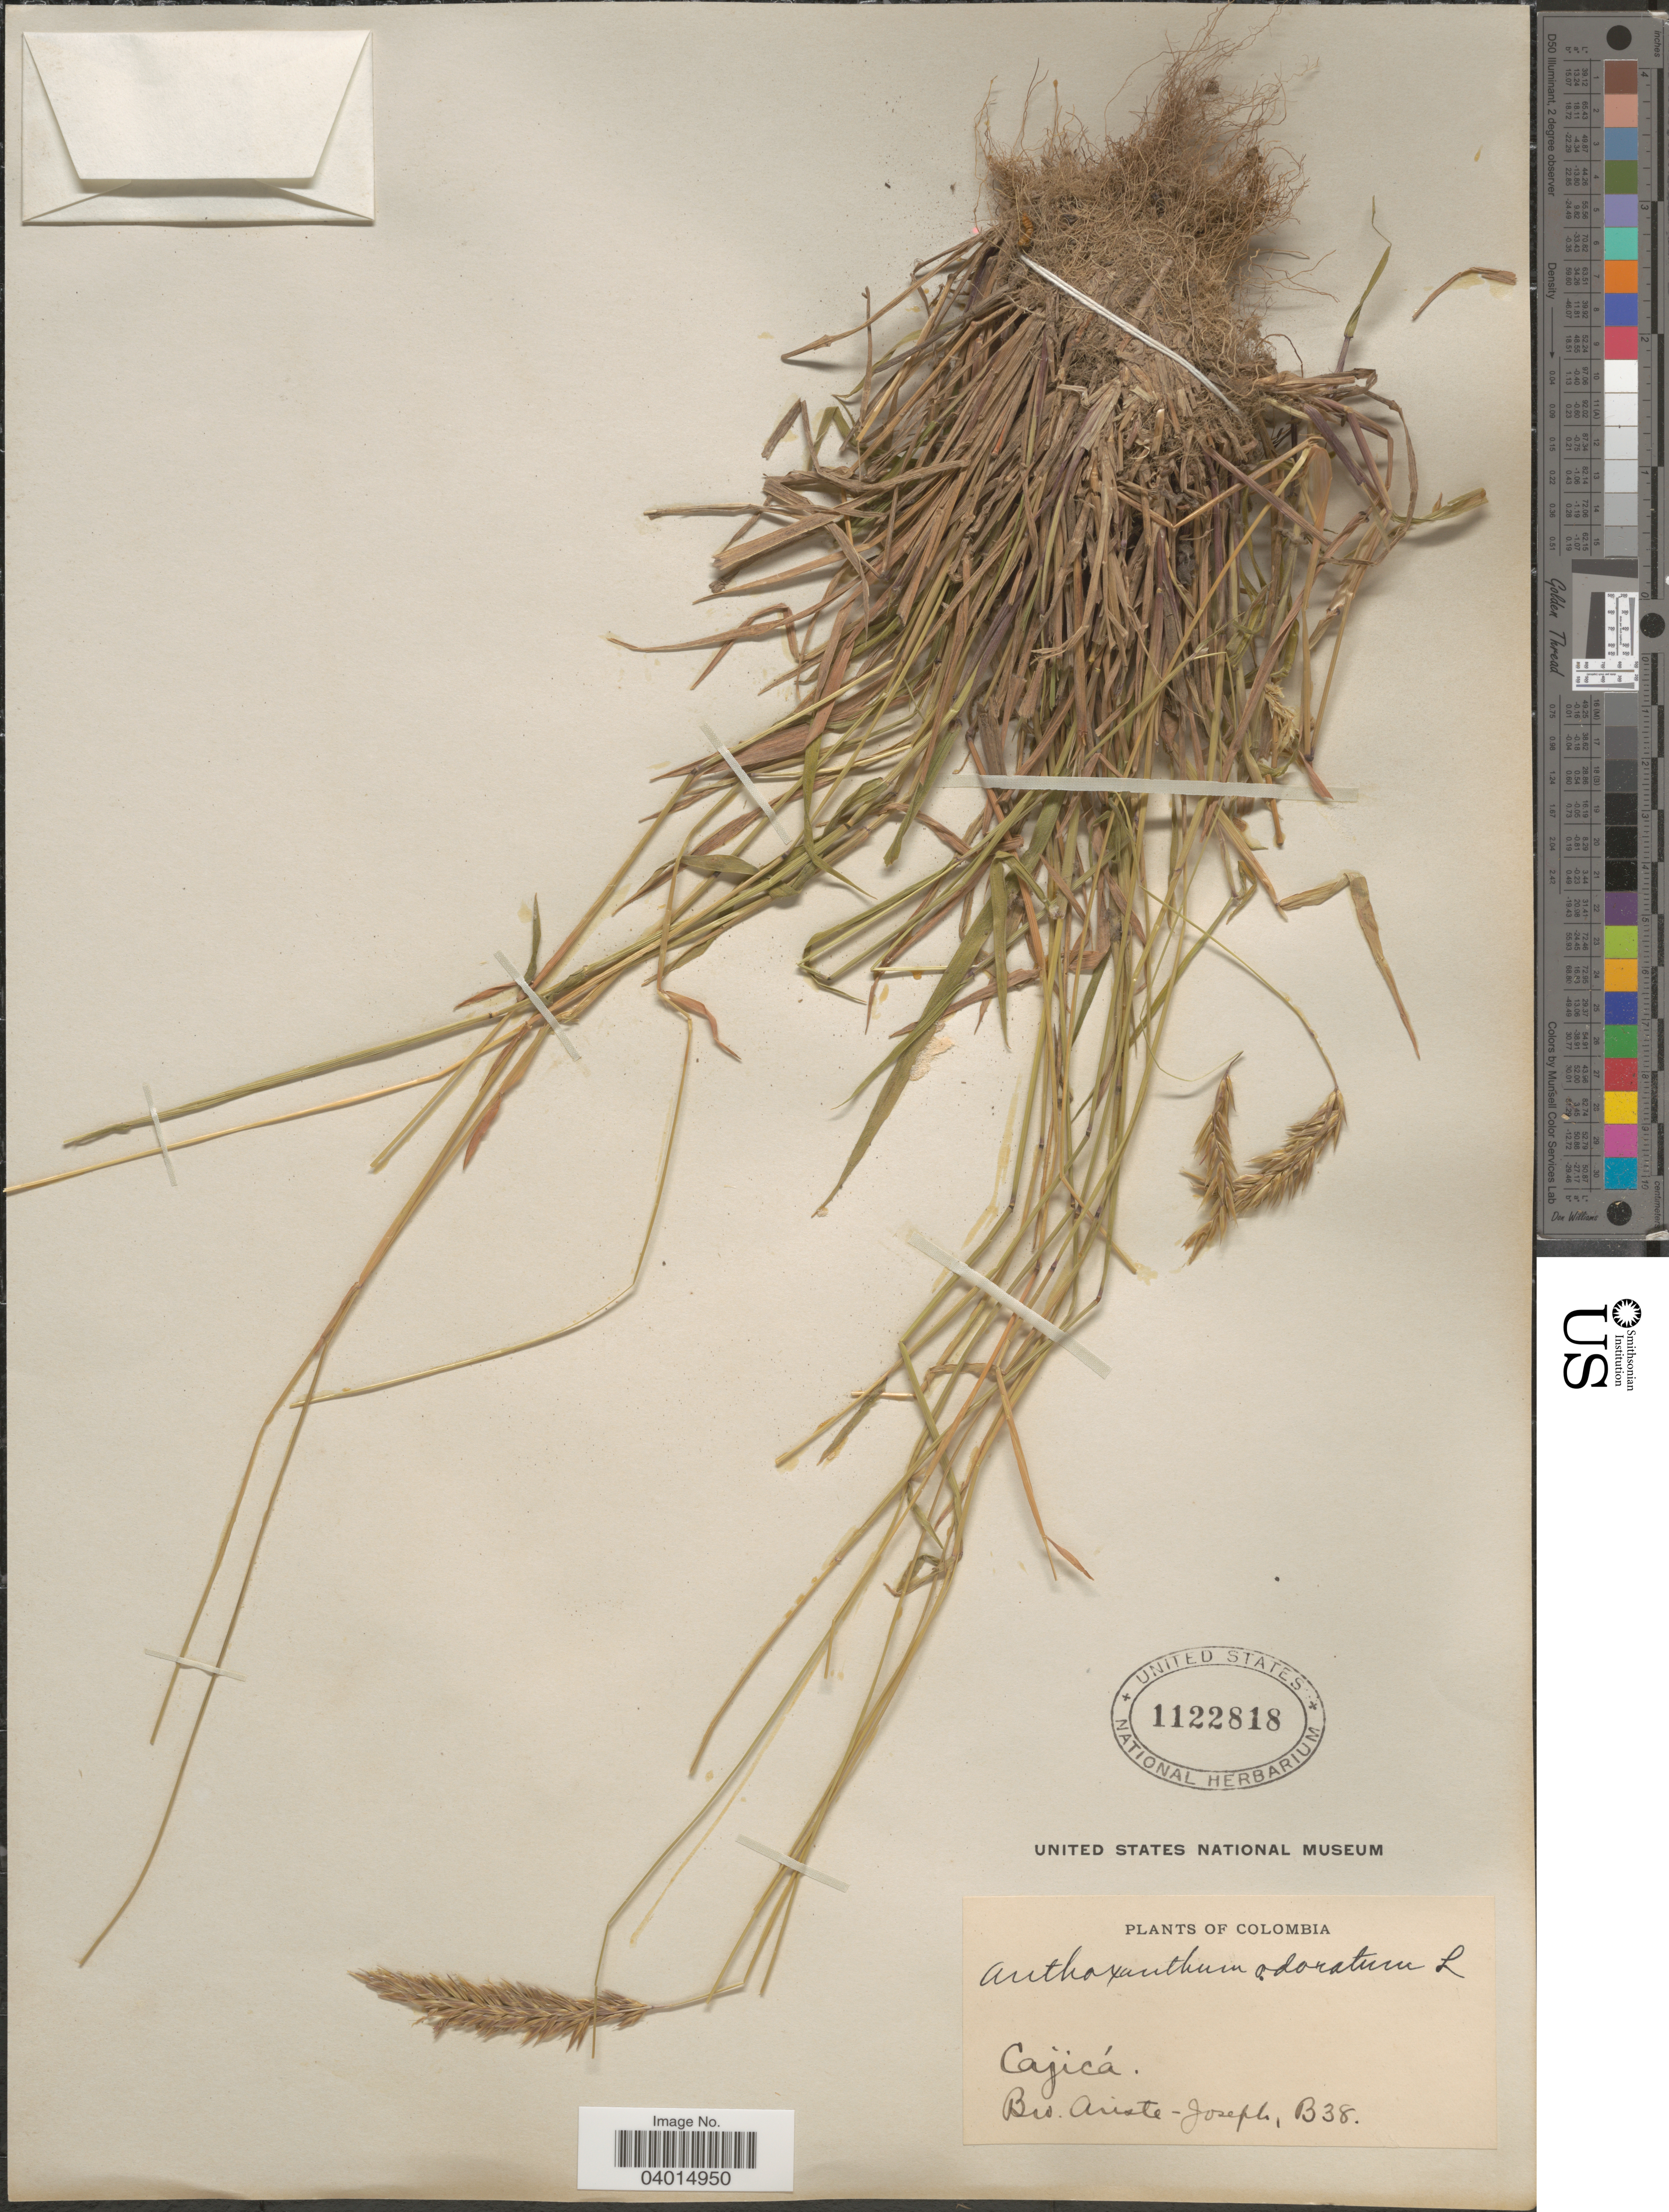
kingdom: Plantae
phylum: Tracheophyta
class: Liliopsida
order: Poales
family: Poaceae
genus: Anthoxanthum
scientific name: Anthoxanthum odoratum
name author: L.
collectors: Bro. Ariste-Joseph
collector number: B38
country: Colombia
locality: Cajicá.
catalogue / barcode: US 1122818